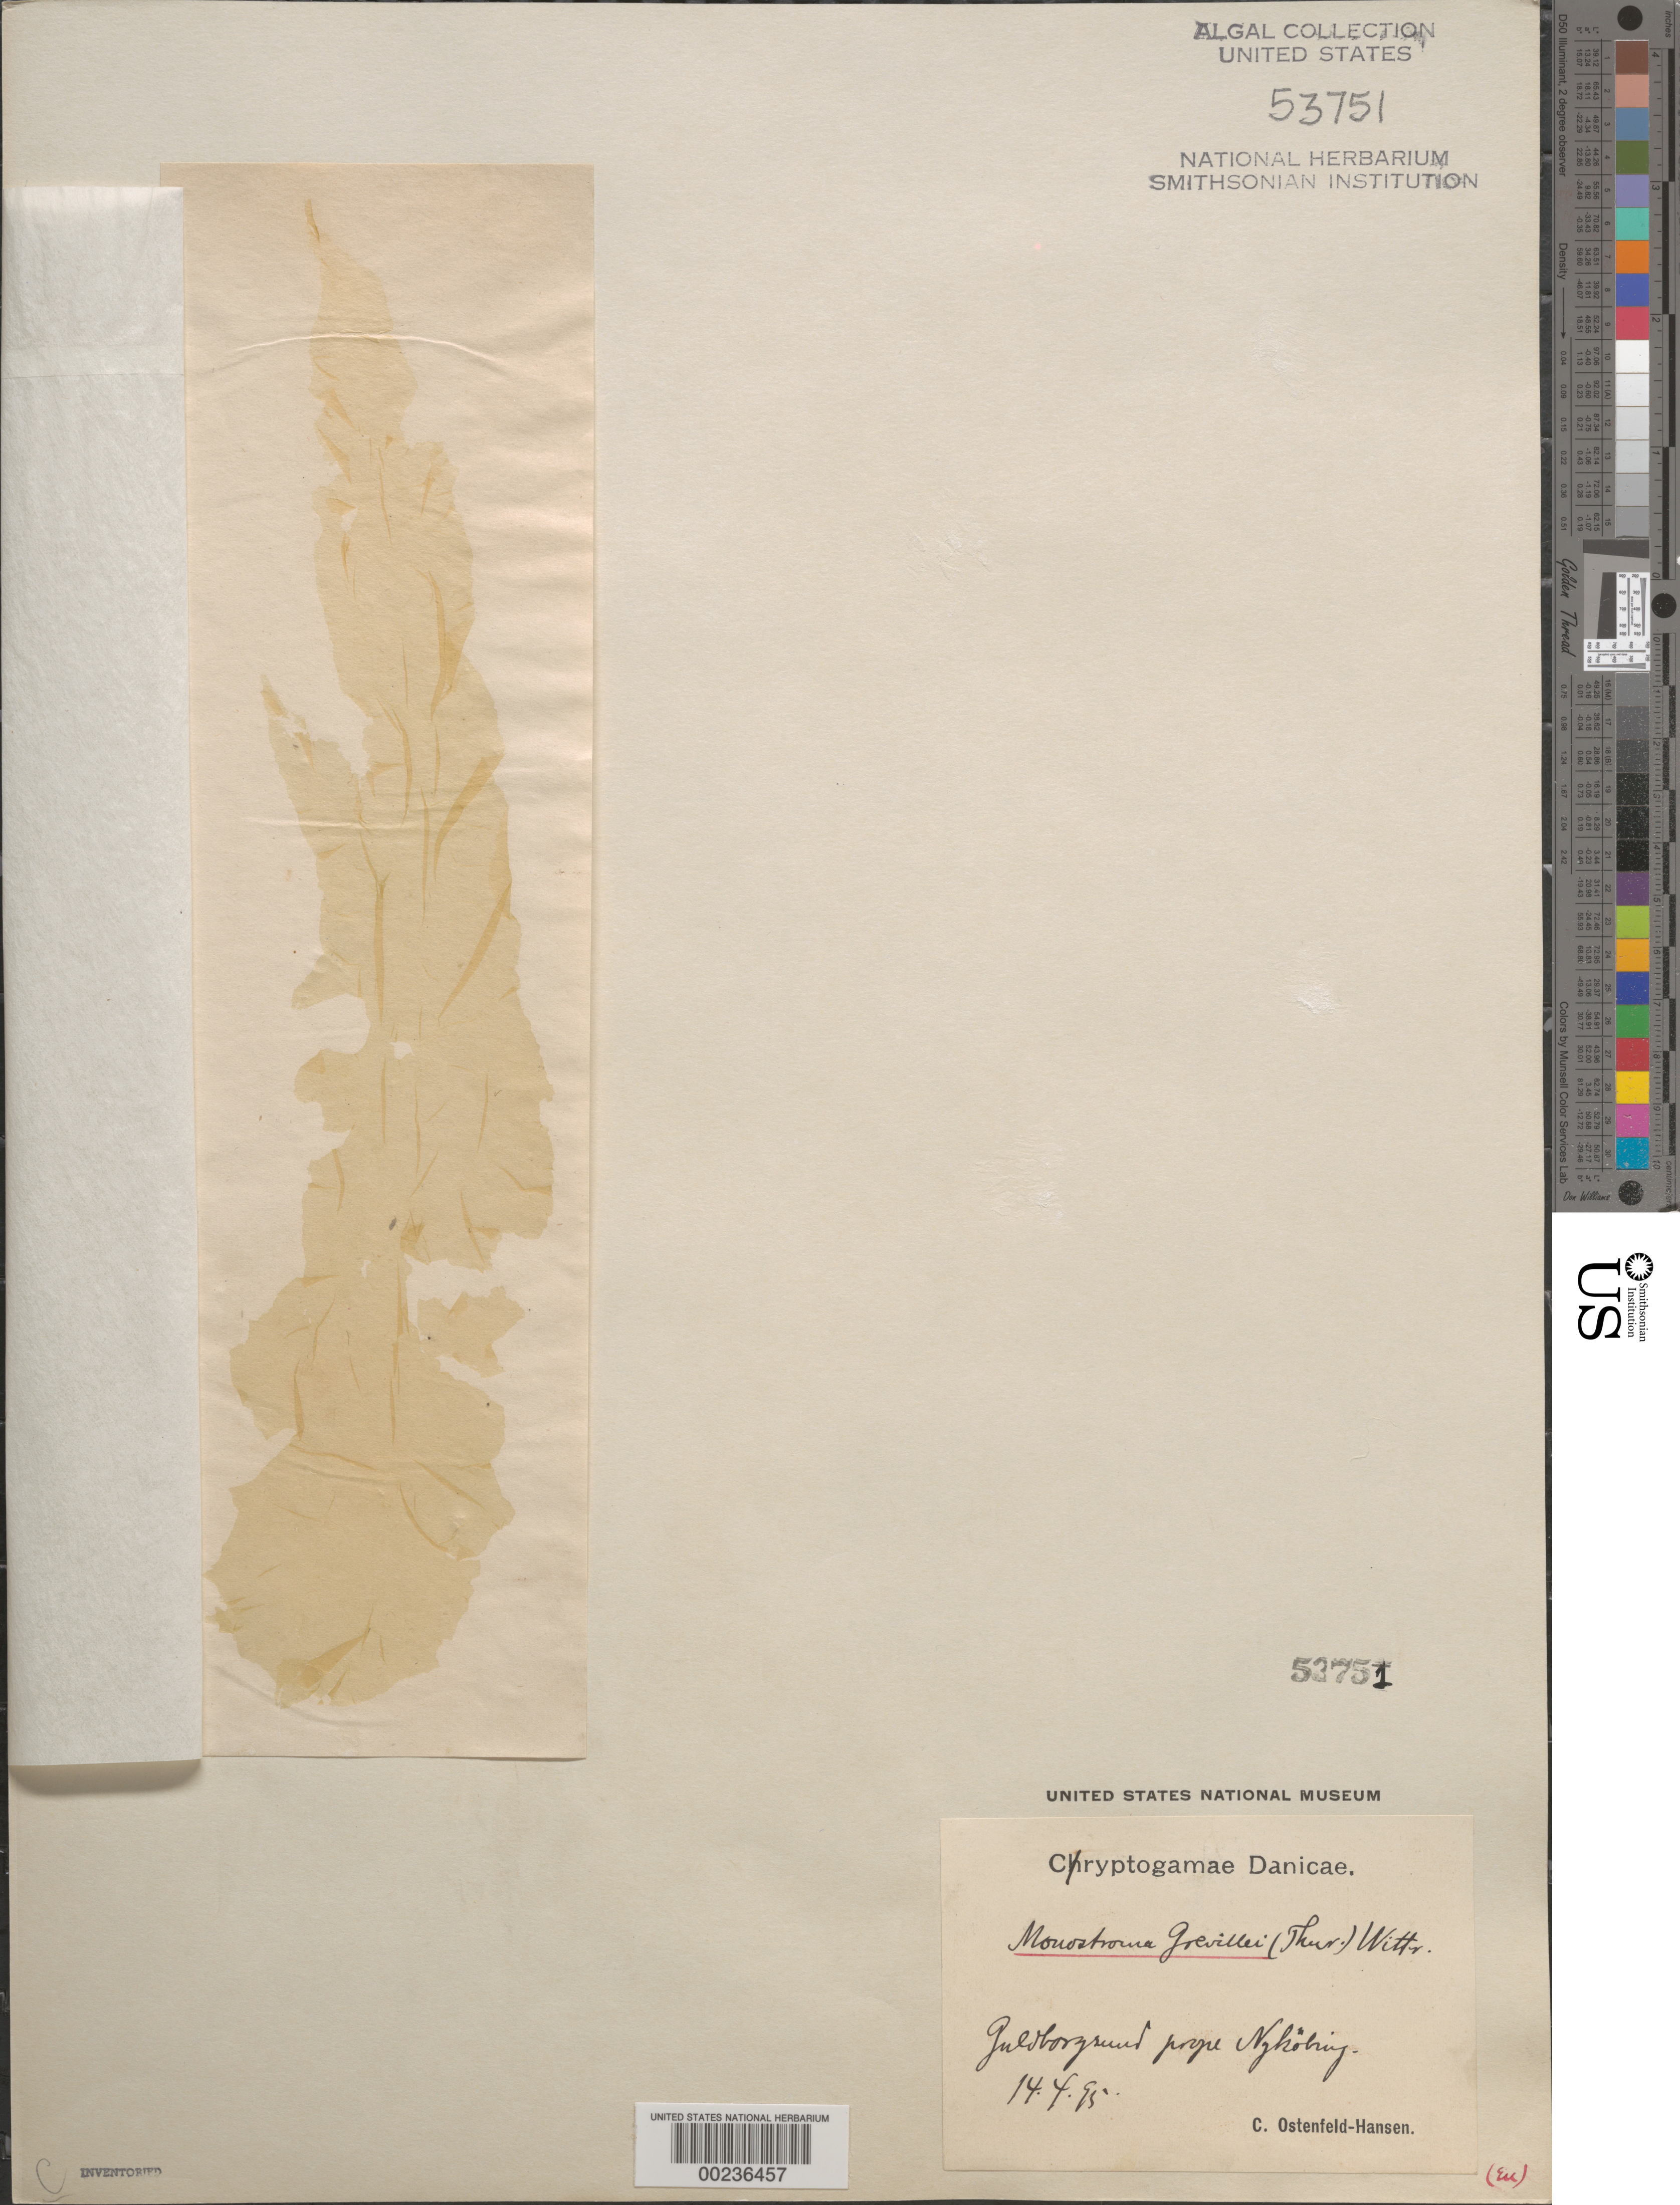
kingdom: Plantae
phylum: Chlorophyta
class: Ulvophyceae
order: Ulvales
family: Monostromataceae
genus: Monostroma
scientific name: Monostroma grevillei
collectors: C. E. H. Ostenfeld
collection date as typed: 14 Apr 1895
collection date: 1895-04-14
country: Denmark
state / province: Sjæland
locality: Storstrom County. Guldborgsund, Near Nykobing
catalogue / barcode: US 53751